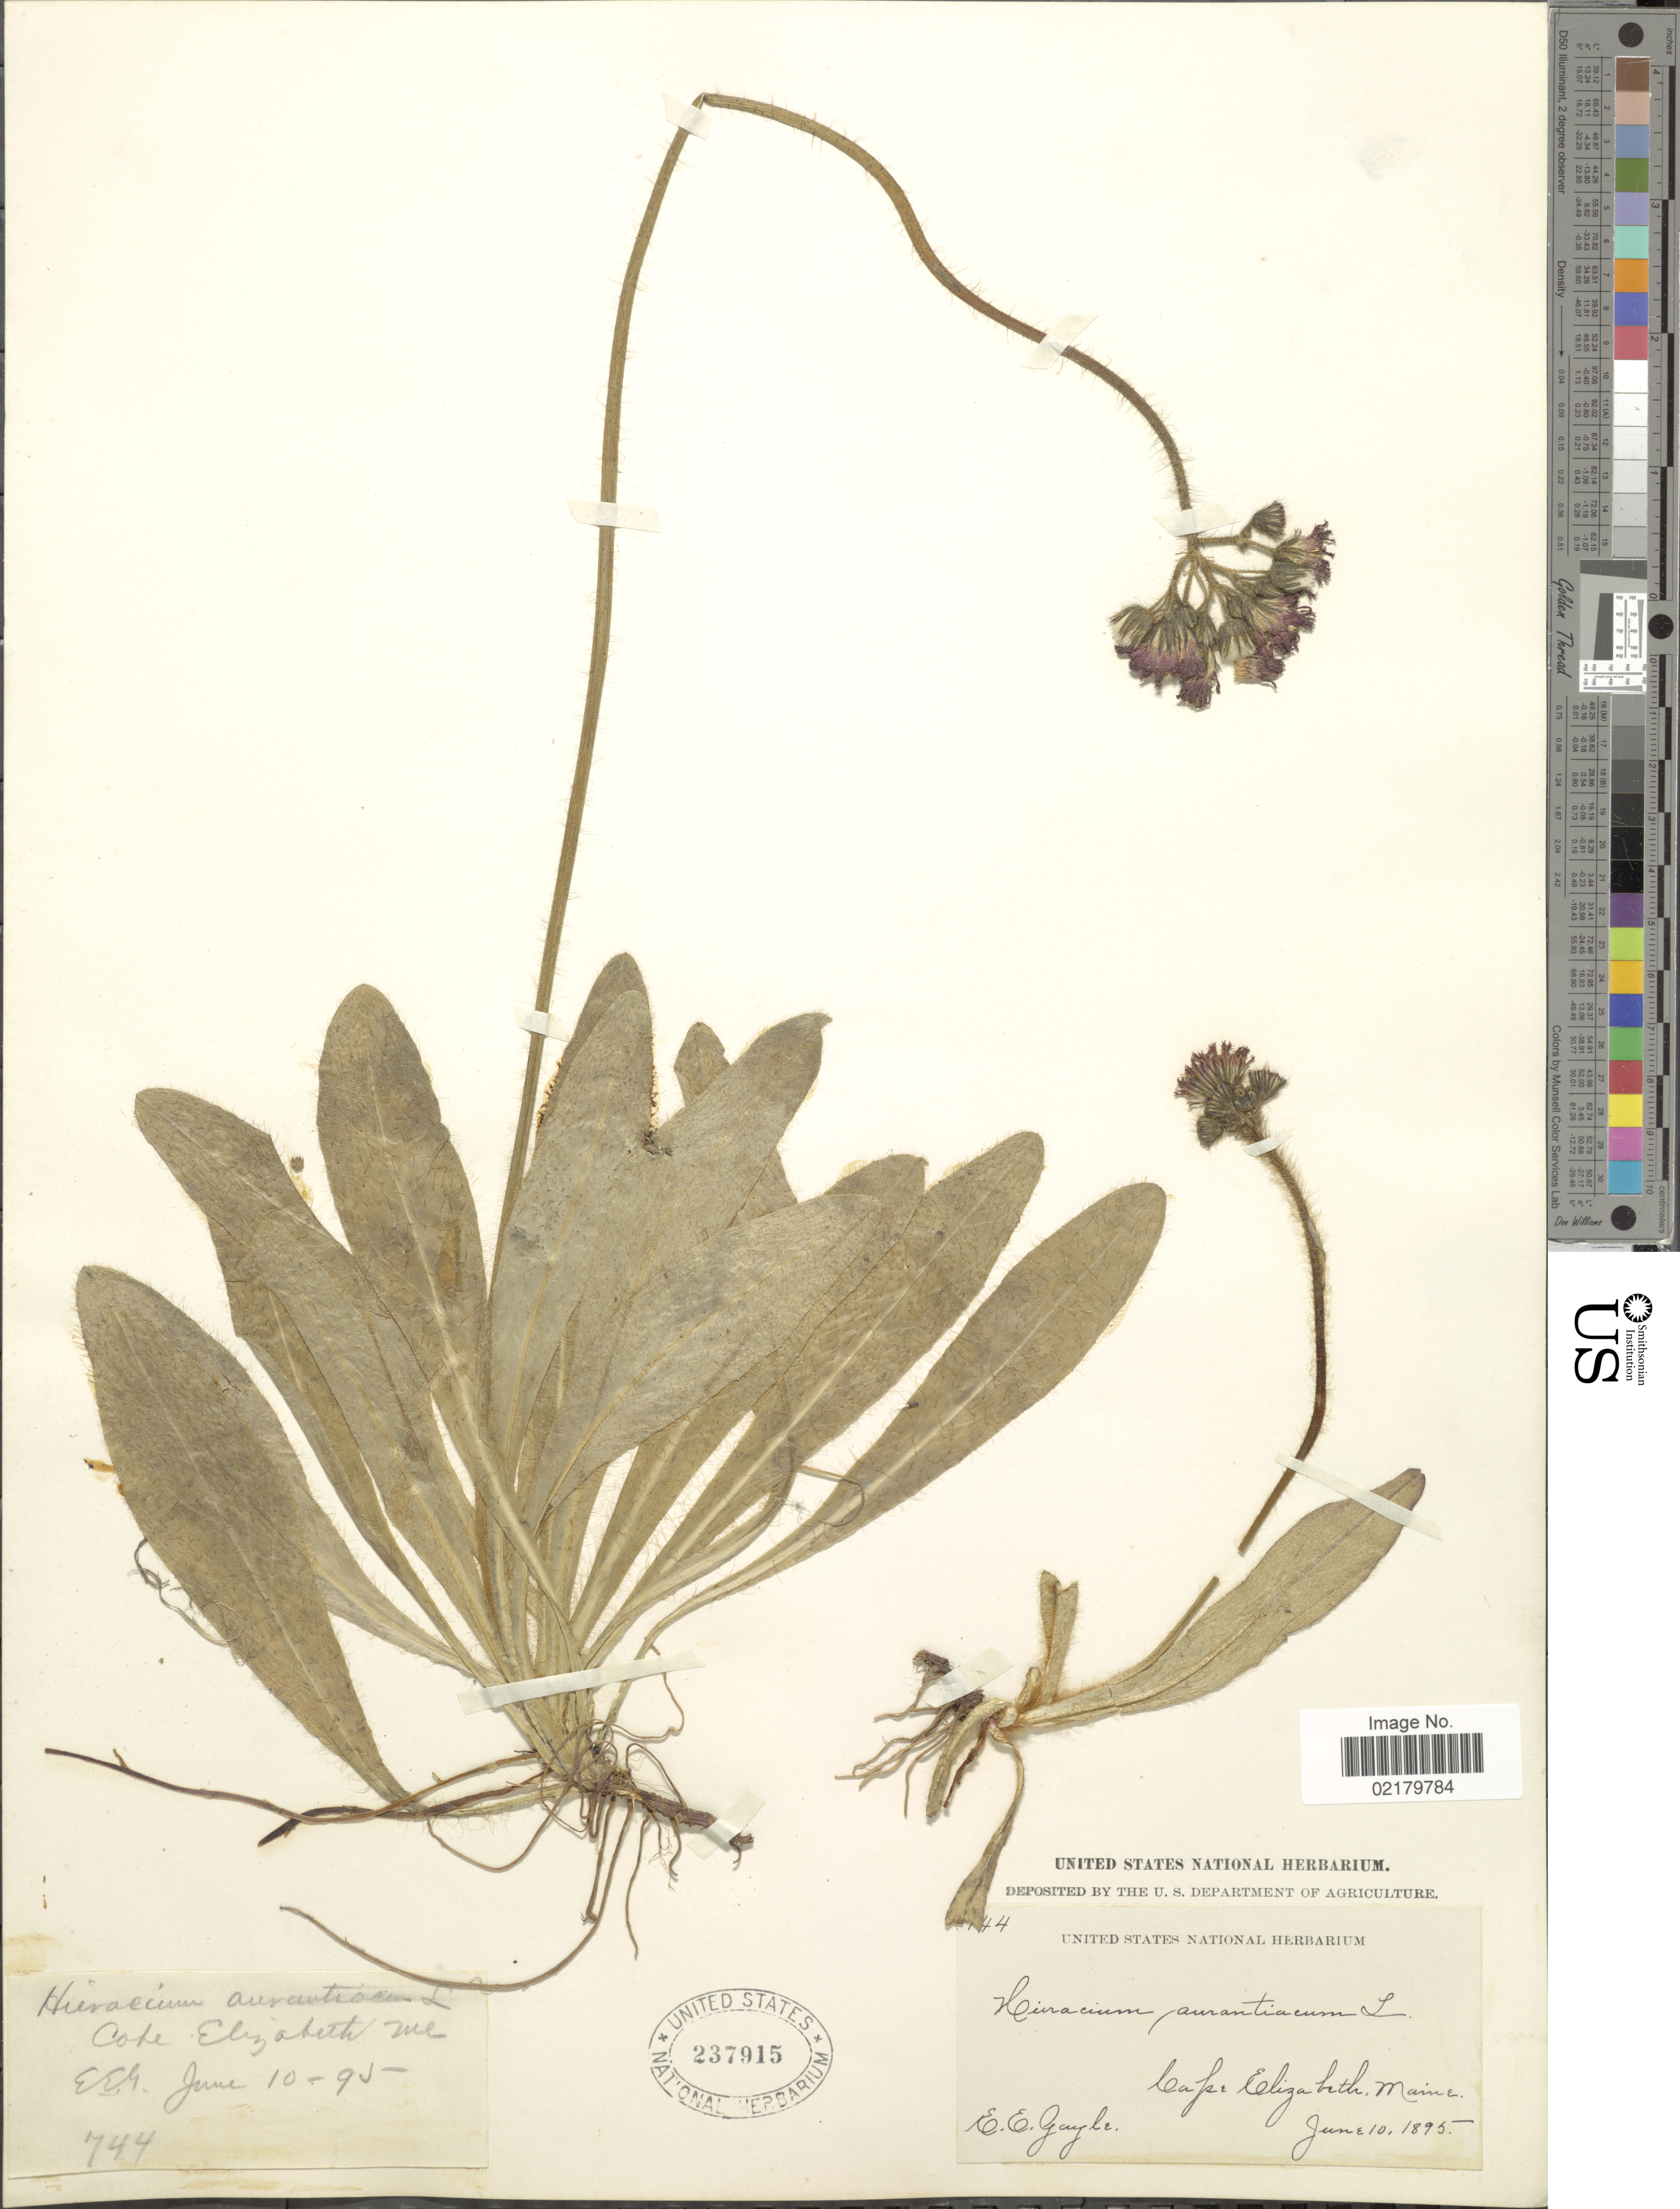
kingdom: Plantae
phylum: Tracheophyta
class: Magnoliopsida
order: Asterales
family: Asteraceae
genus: Pilosella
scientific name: Pilosella aurantiaca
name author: (L.) F.W. Schultz & Sch. Bip.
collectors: E. Gayle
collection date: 1895-06-10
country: United States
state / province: Maine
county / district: Cumberland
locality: Cape Elizabeth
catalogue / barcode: US 237915